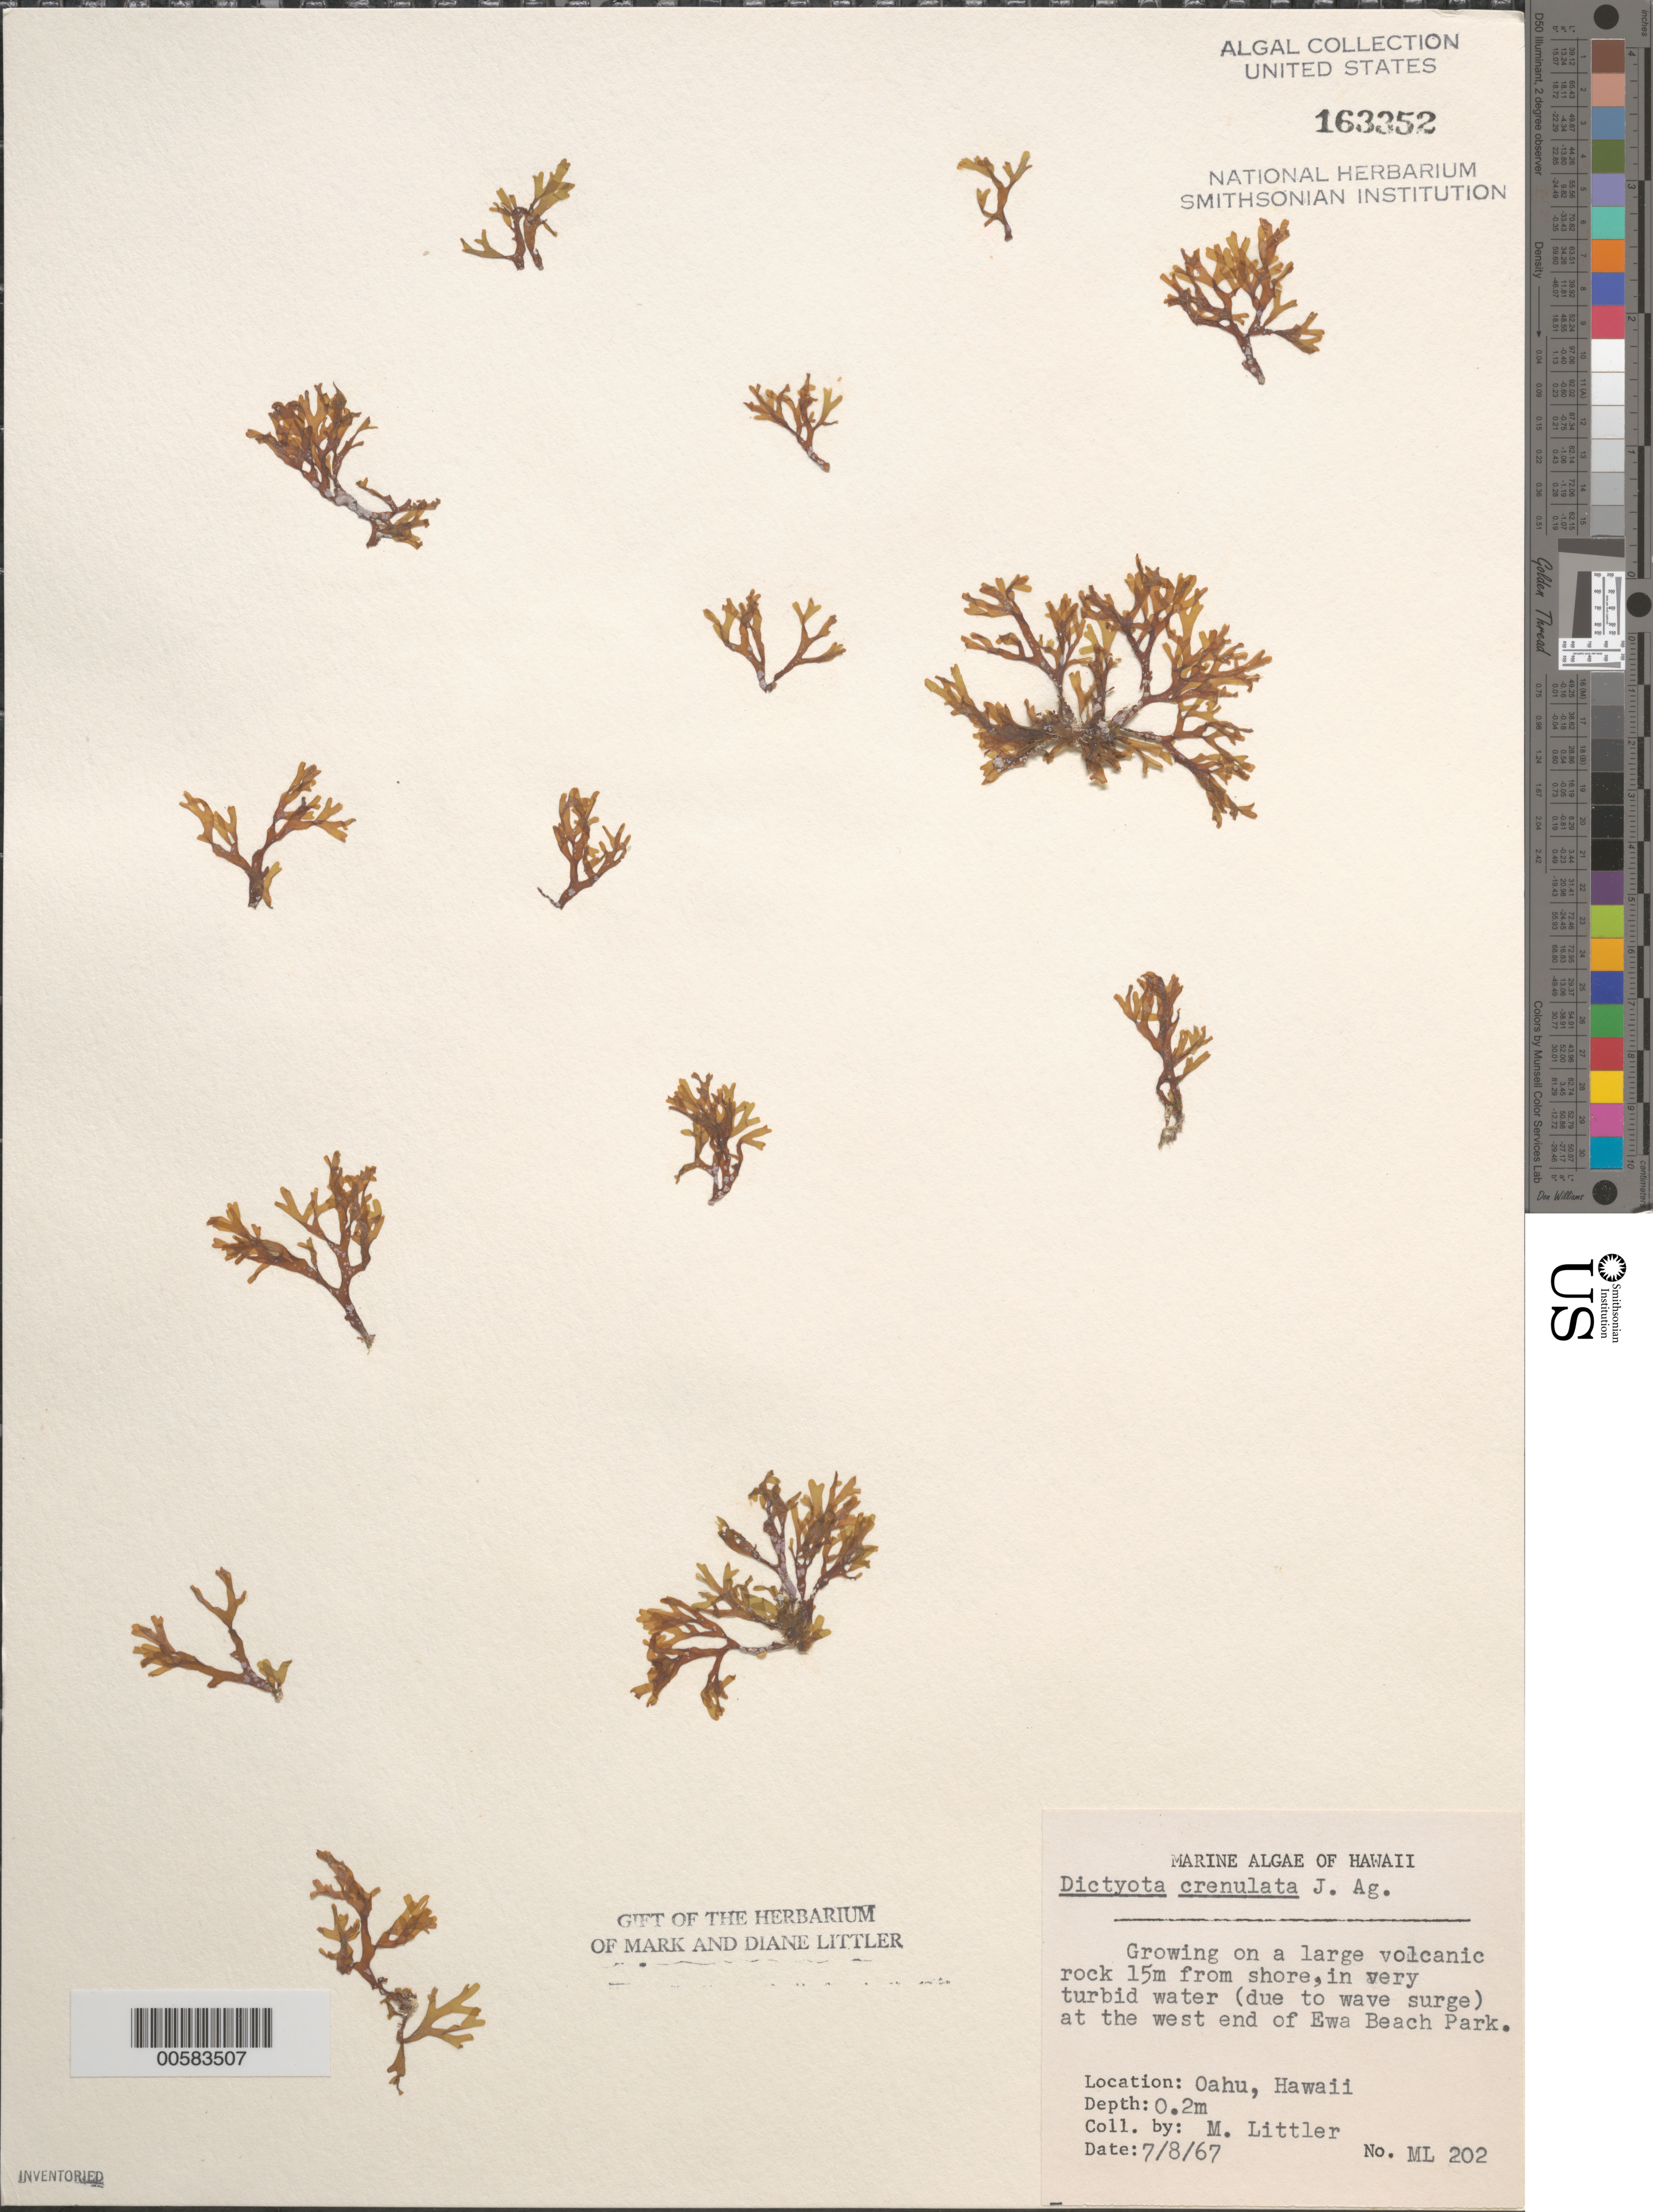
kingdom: Chromista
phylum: Ochrophyta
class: Phaeophyceae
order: Dictyotales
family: Dictyotaceae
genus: Dictyota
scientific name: Dictyota crenulata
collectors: M. M. Littler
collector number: ML 202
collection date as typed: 08 Jul 1967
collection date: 1967-07-08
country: United States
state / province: Hawaii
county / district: Honolulu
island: Oahu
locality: Ewa Beach Park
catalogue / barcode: US 163352